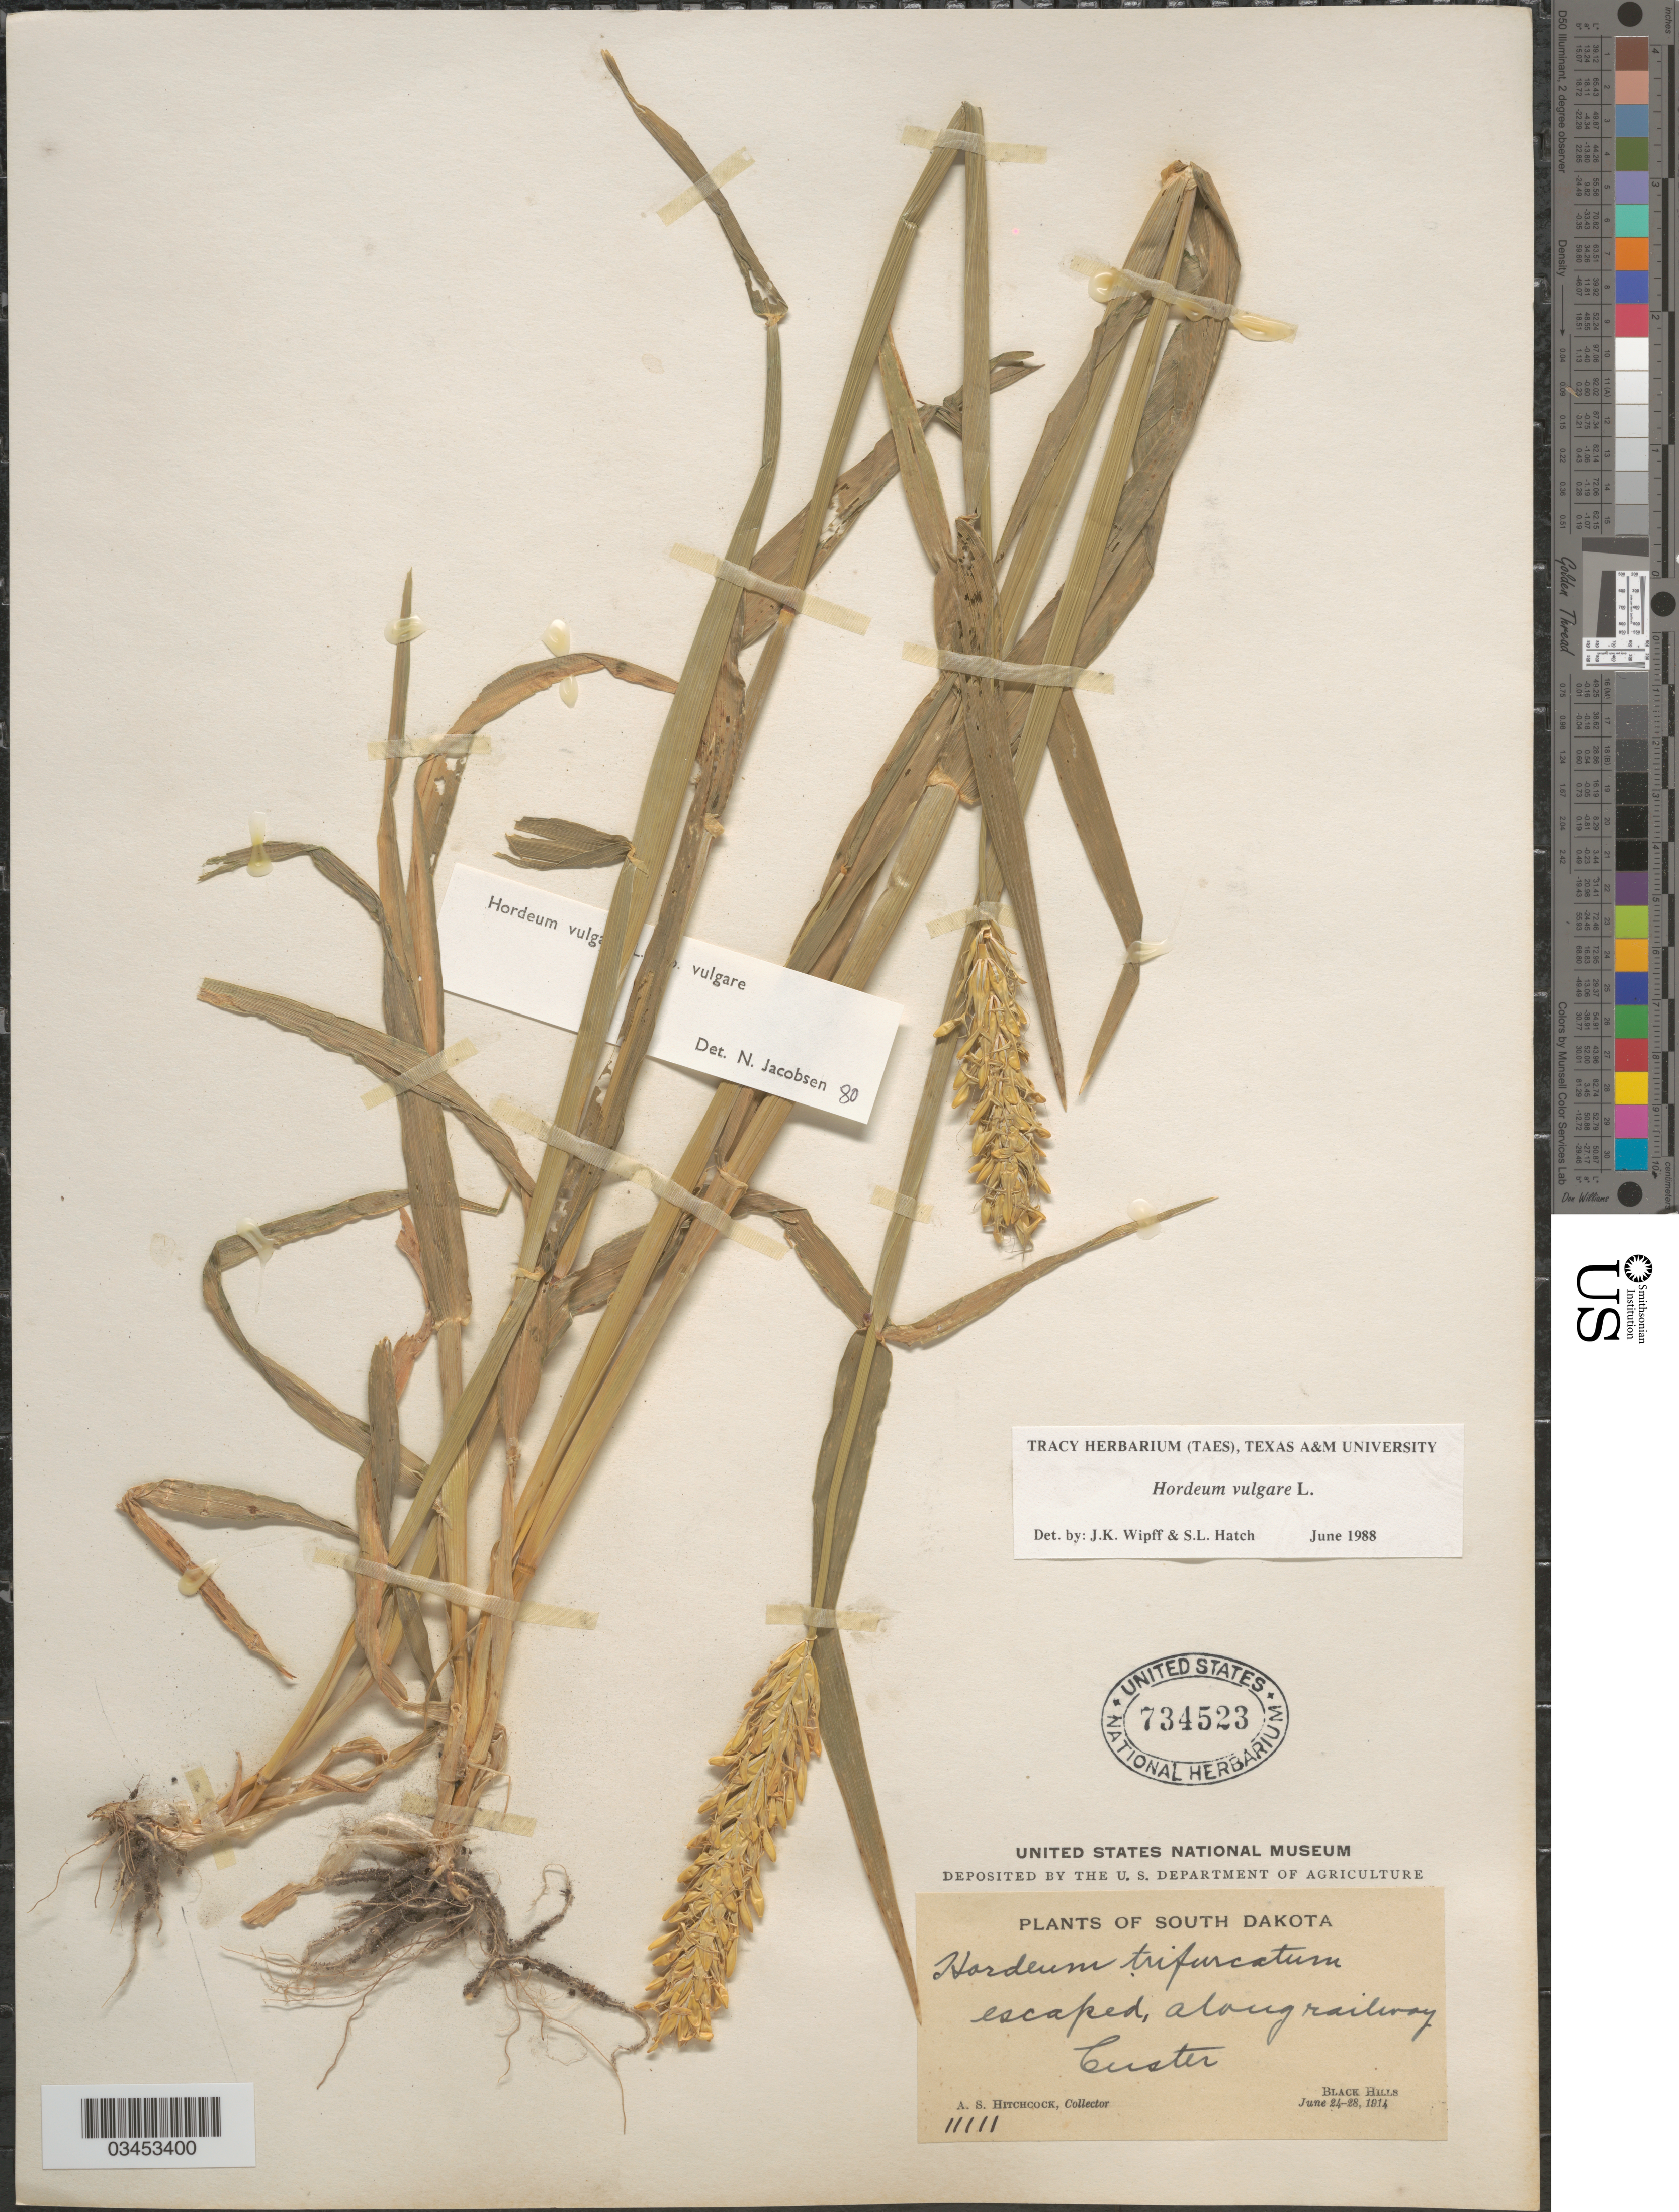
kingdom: Plantae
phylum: Tracheophyta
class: Liliopsida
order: Poales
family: Poaceae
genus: Hordeum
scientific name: Hordeum vulgare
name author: L.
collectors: A. S. Hitchcock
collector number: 11111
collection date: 1914-06-24/1914-06-28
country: United States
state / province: South Dakota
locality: Along railway. Custer. Black Hills.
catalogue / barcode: US 734523